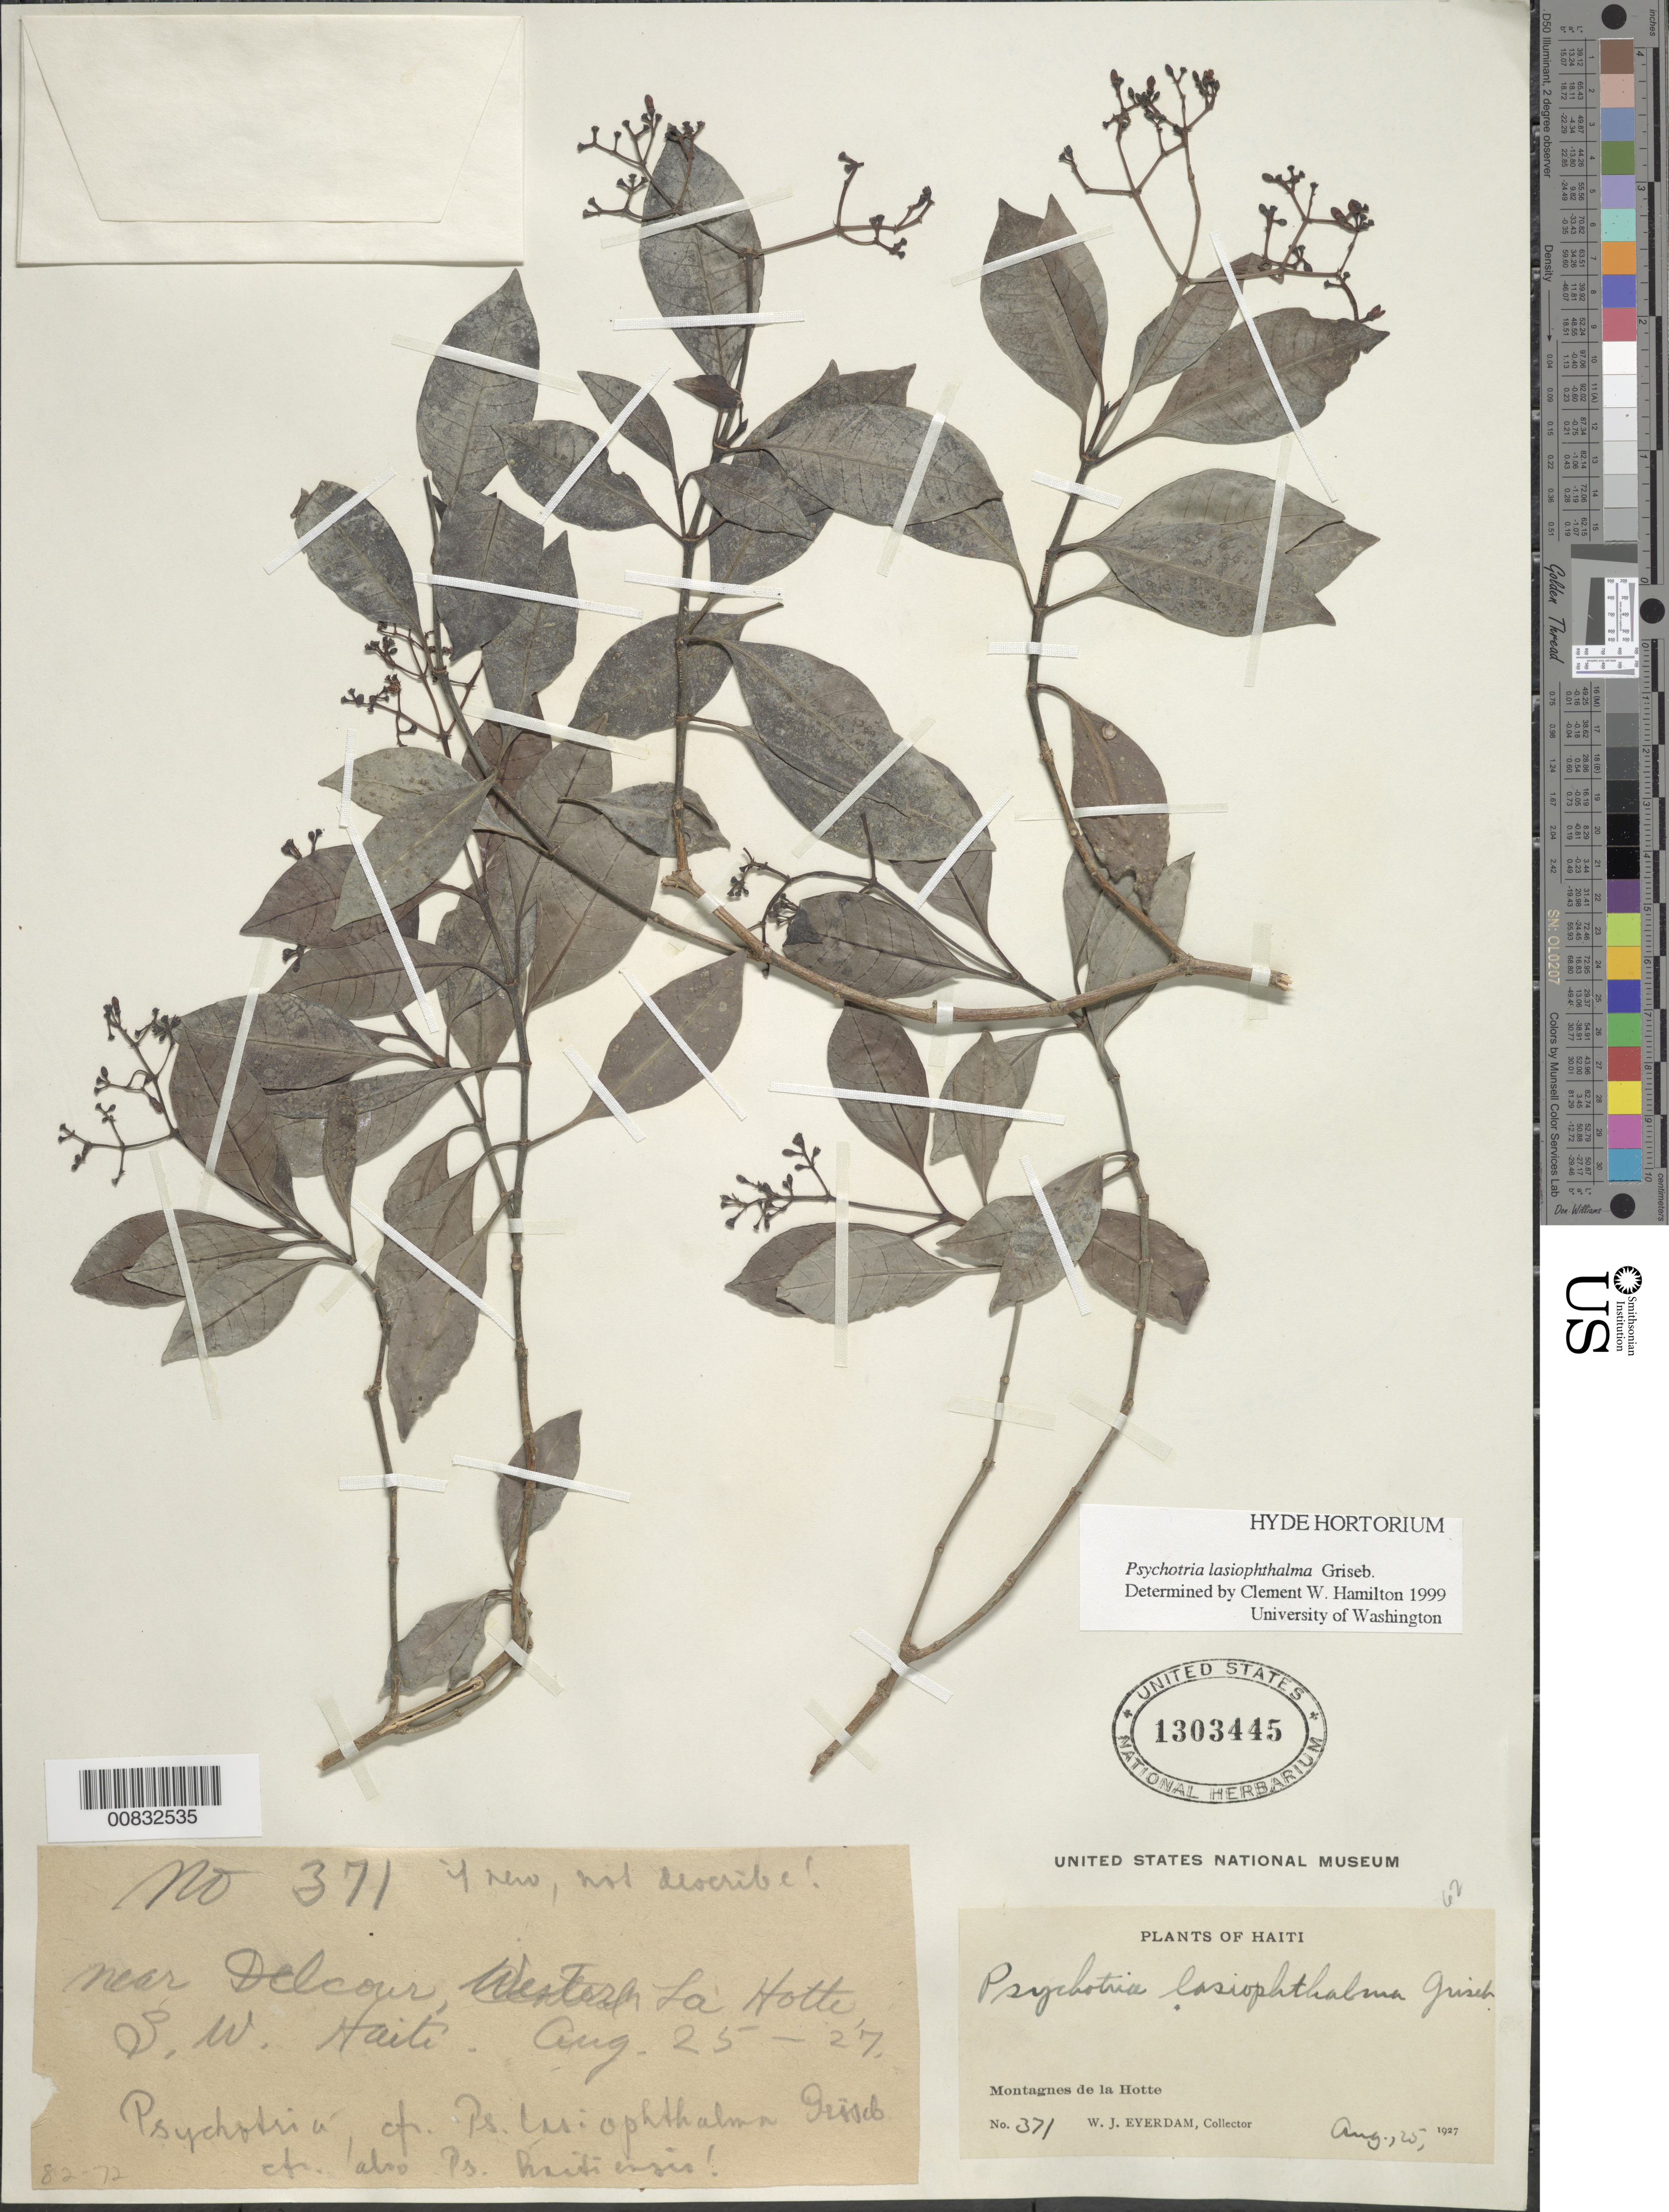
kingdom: Plantae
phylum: Tracheophyta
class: Magnoliopsida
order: Gentianales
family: Rubiaceae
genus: Psychotria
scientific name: Psychotria lasiophthalma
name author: Griseb.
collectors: W. J. Eyerdam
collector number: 371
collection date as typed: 25 Aug 1927 27 Aug 1927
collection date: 1927-08-25/1927-08-27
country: Haiti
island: Hispaniola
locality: Montagnes de la Hotte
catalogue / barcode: US 1303445